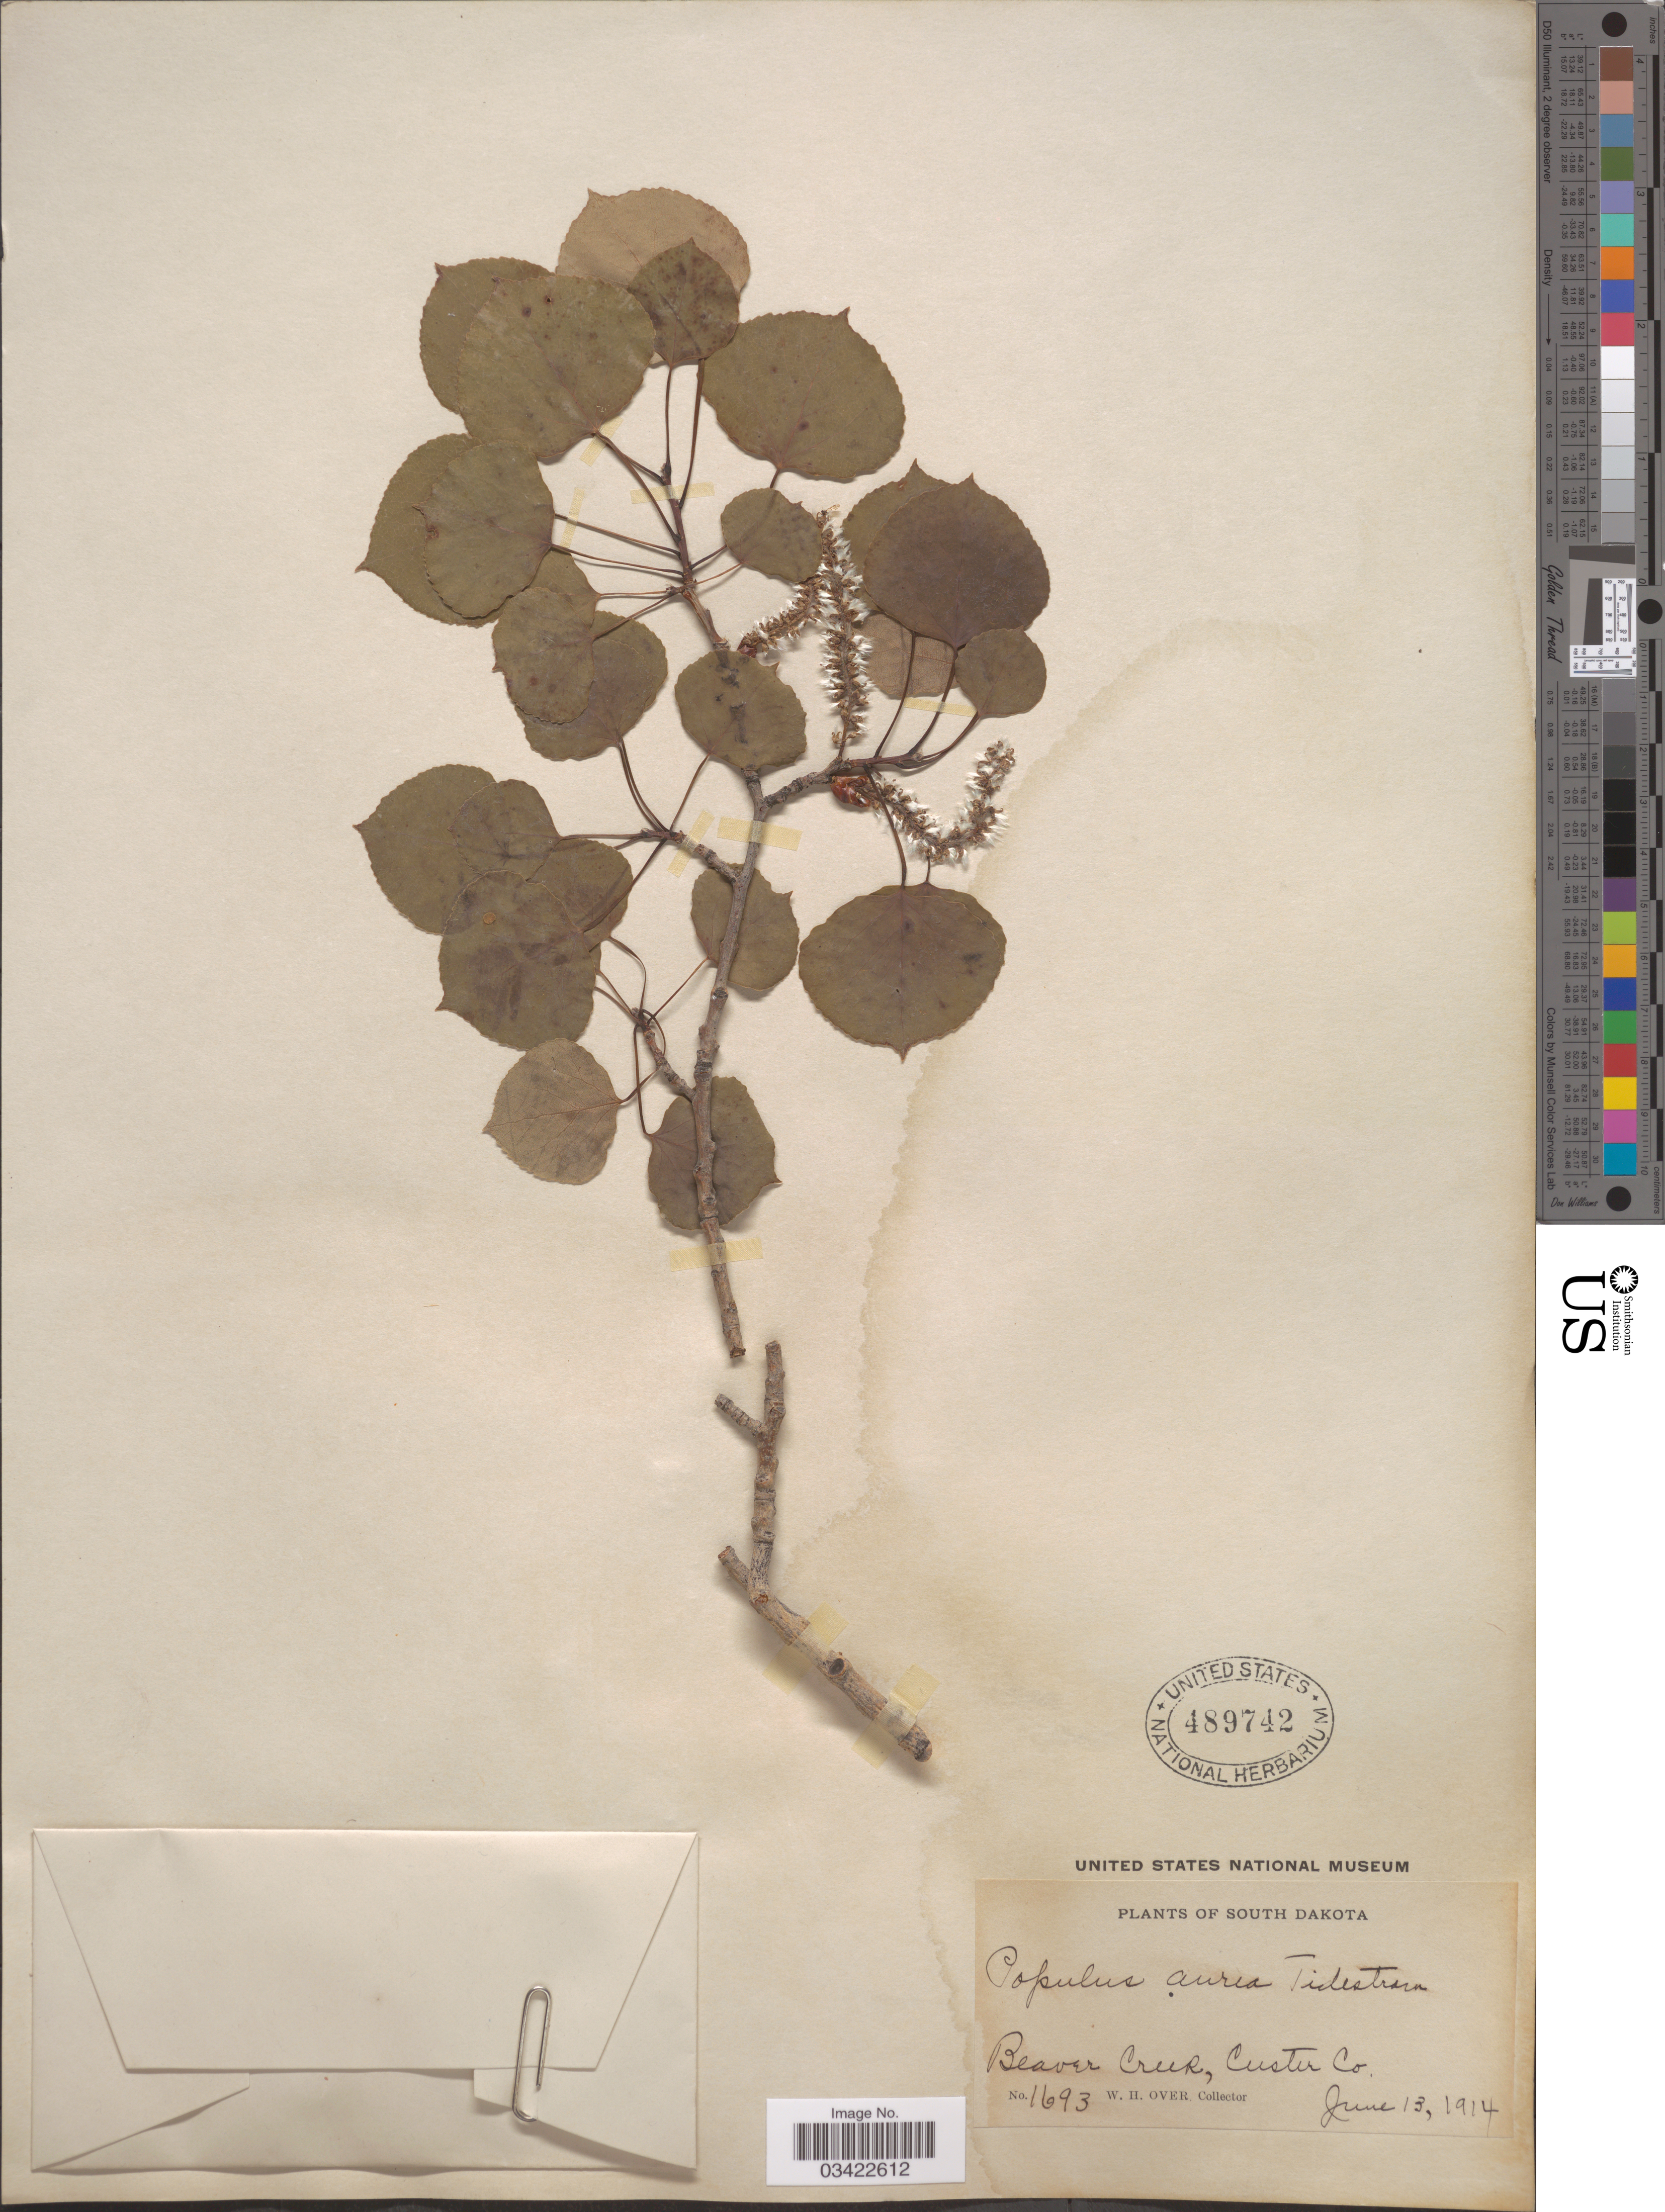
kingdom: Plantae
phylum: Tracheophyta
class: Magnoliopsida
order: Malpighiales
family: Salicaceae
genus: Populus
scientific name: Populus tremuloides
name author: Michx.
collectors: W. Over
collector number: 1693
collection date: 1914-06-13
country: United States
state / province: South Dakota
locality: Beaver Creek, Custer Co.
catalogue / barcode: US 489742